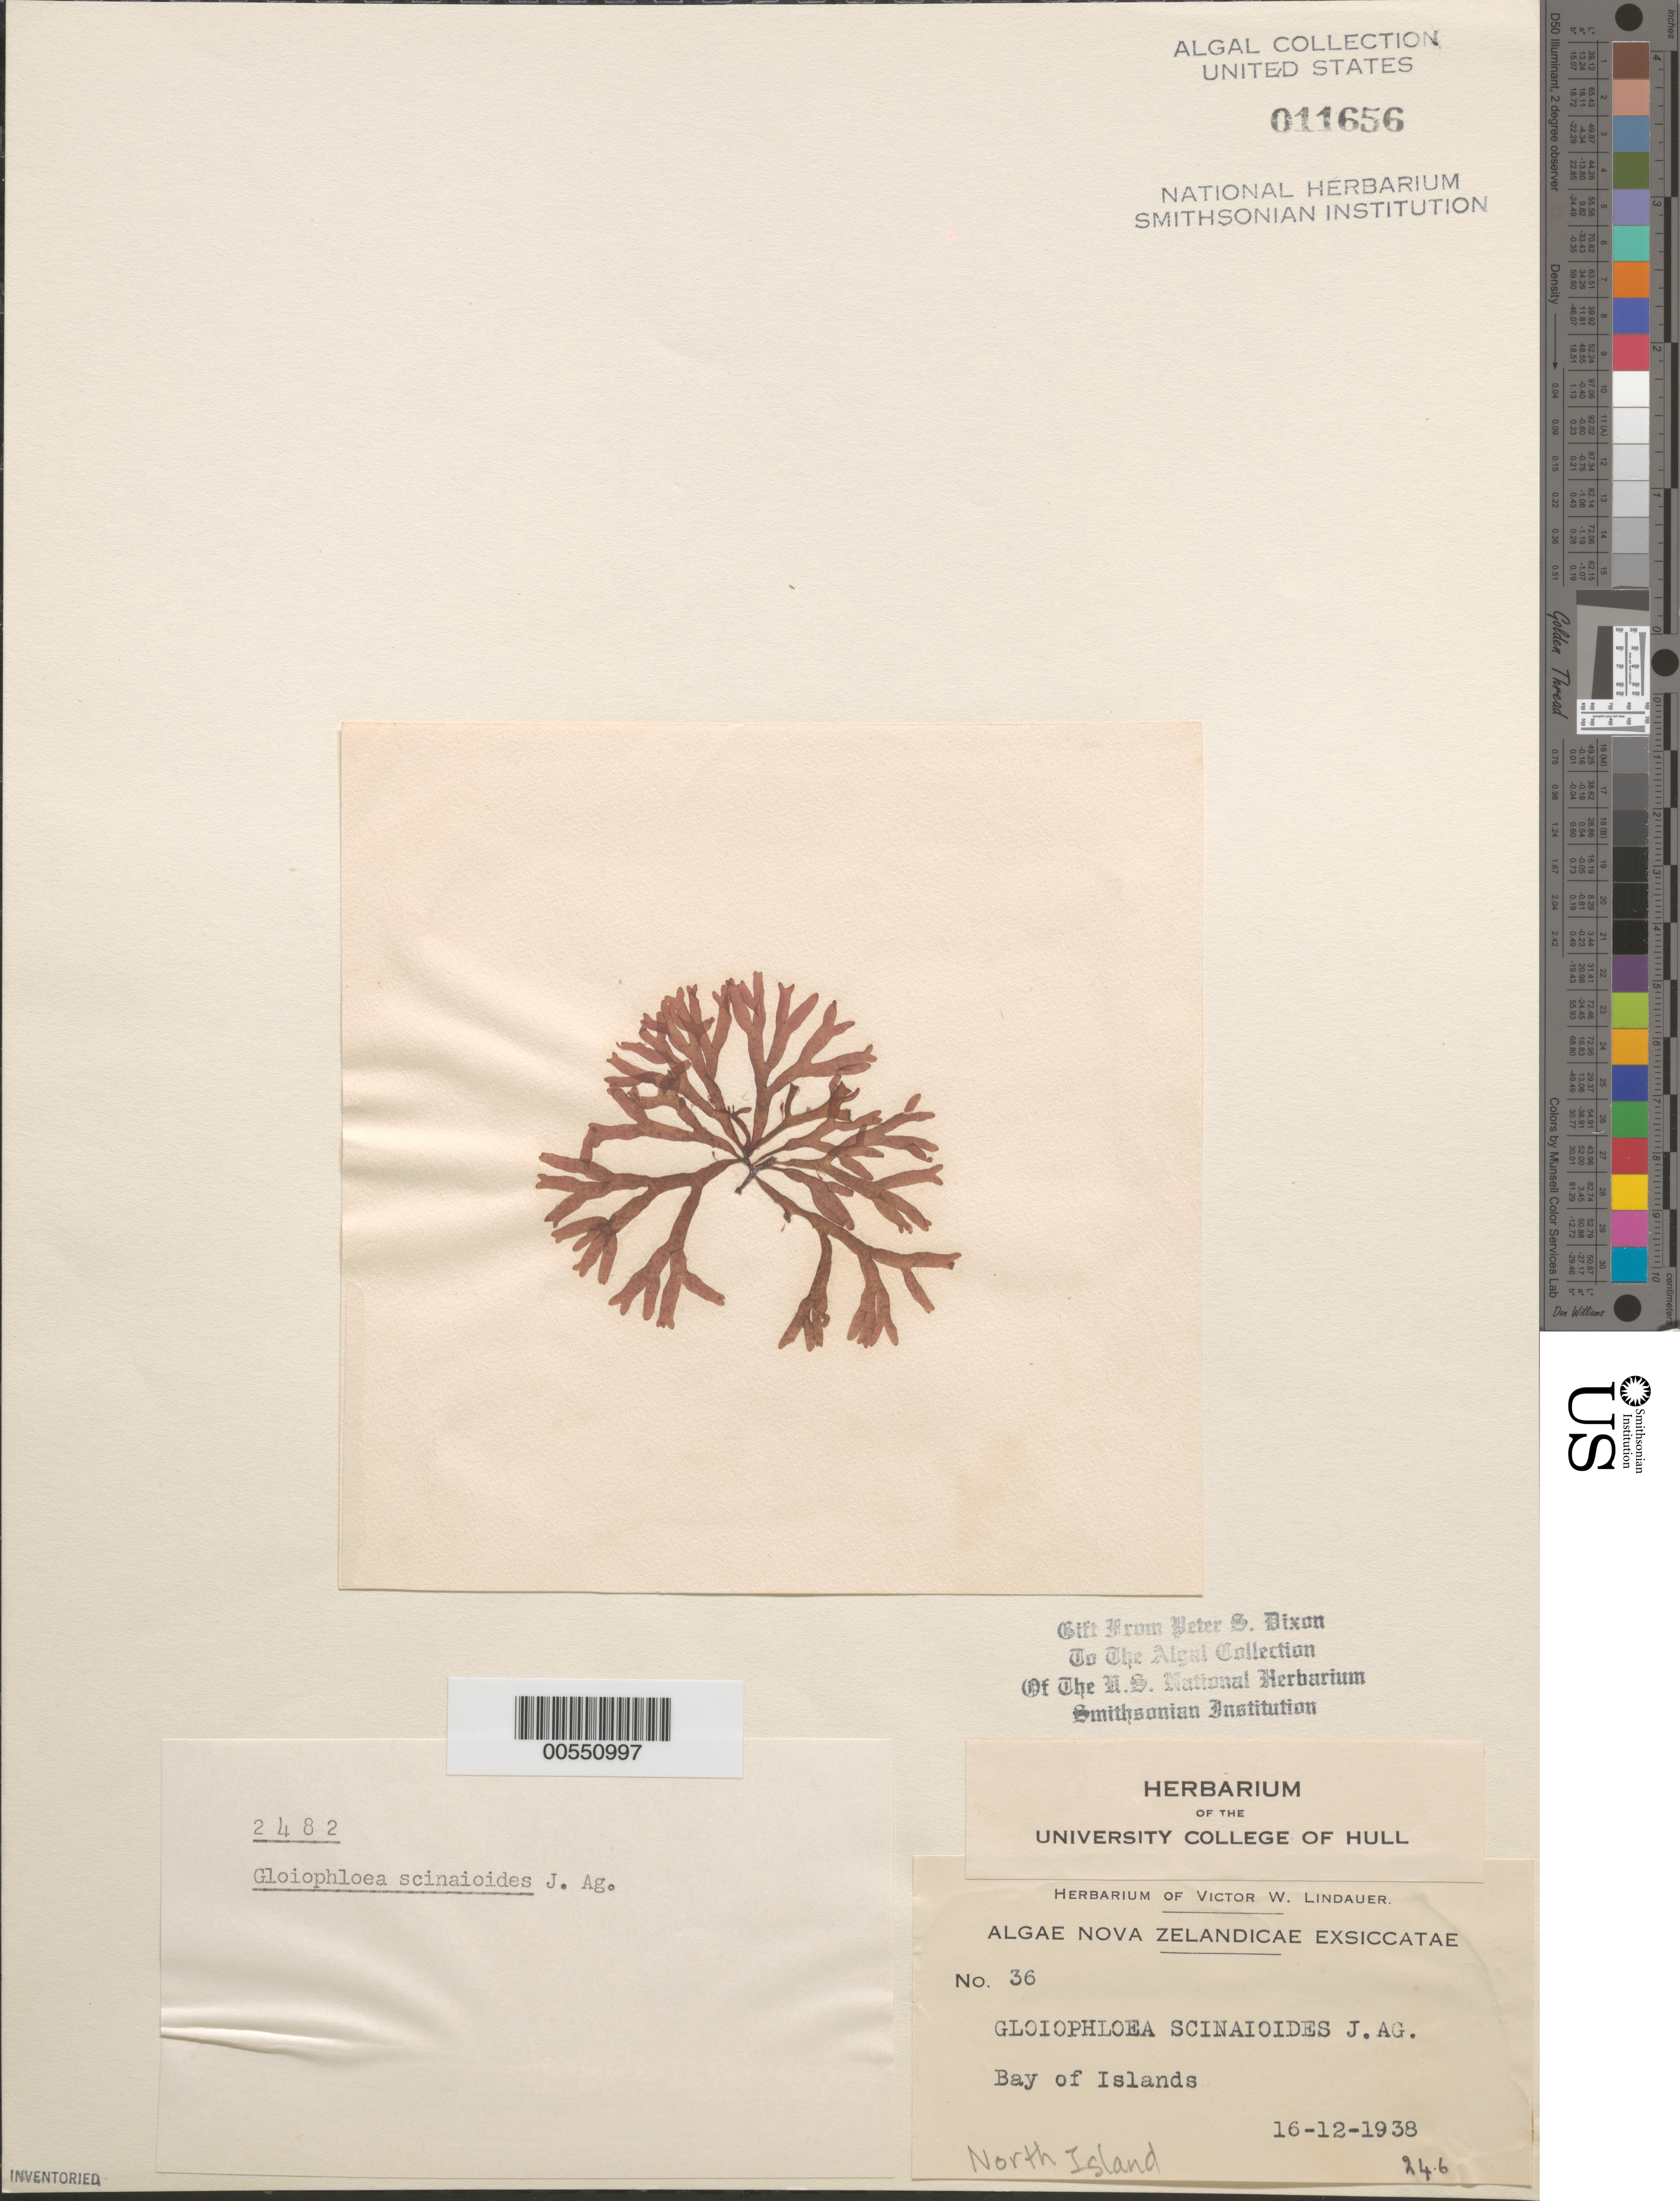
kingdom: Plantae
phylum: Rhodophyta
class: Florideophyceae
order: Nemaliales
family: Scinaiaceae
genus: Gloiophloea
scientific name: Gloiophloea scinaioides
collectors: V. Lindauer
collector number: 36 & PSD 2482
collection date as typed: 16 Dec 1938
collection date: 1938-12-16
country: New Zealand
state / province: Northland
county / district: Far North District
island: North Island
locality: Bay of Islands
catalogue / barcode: US 11656